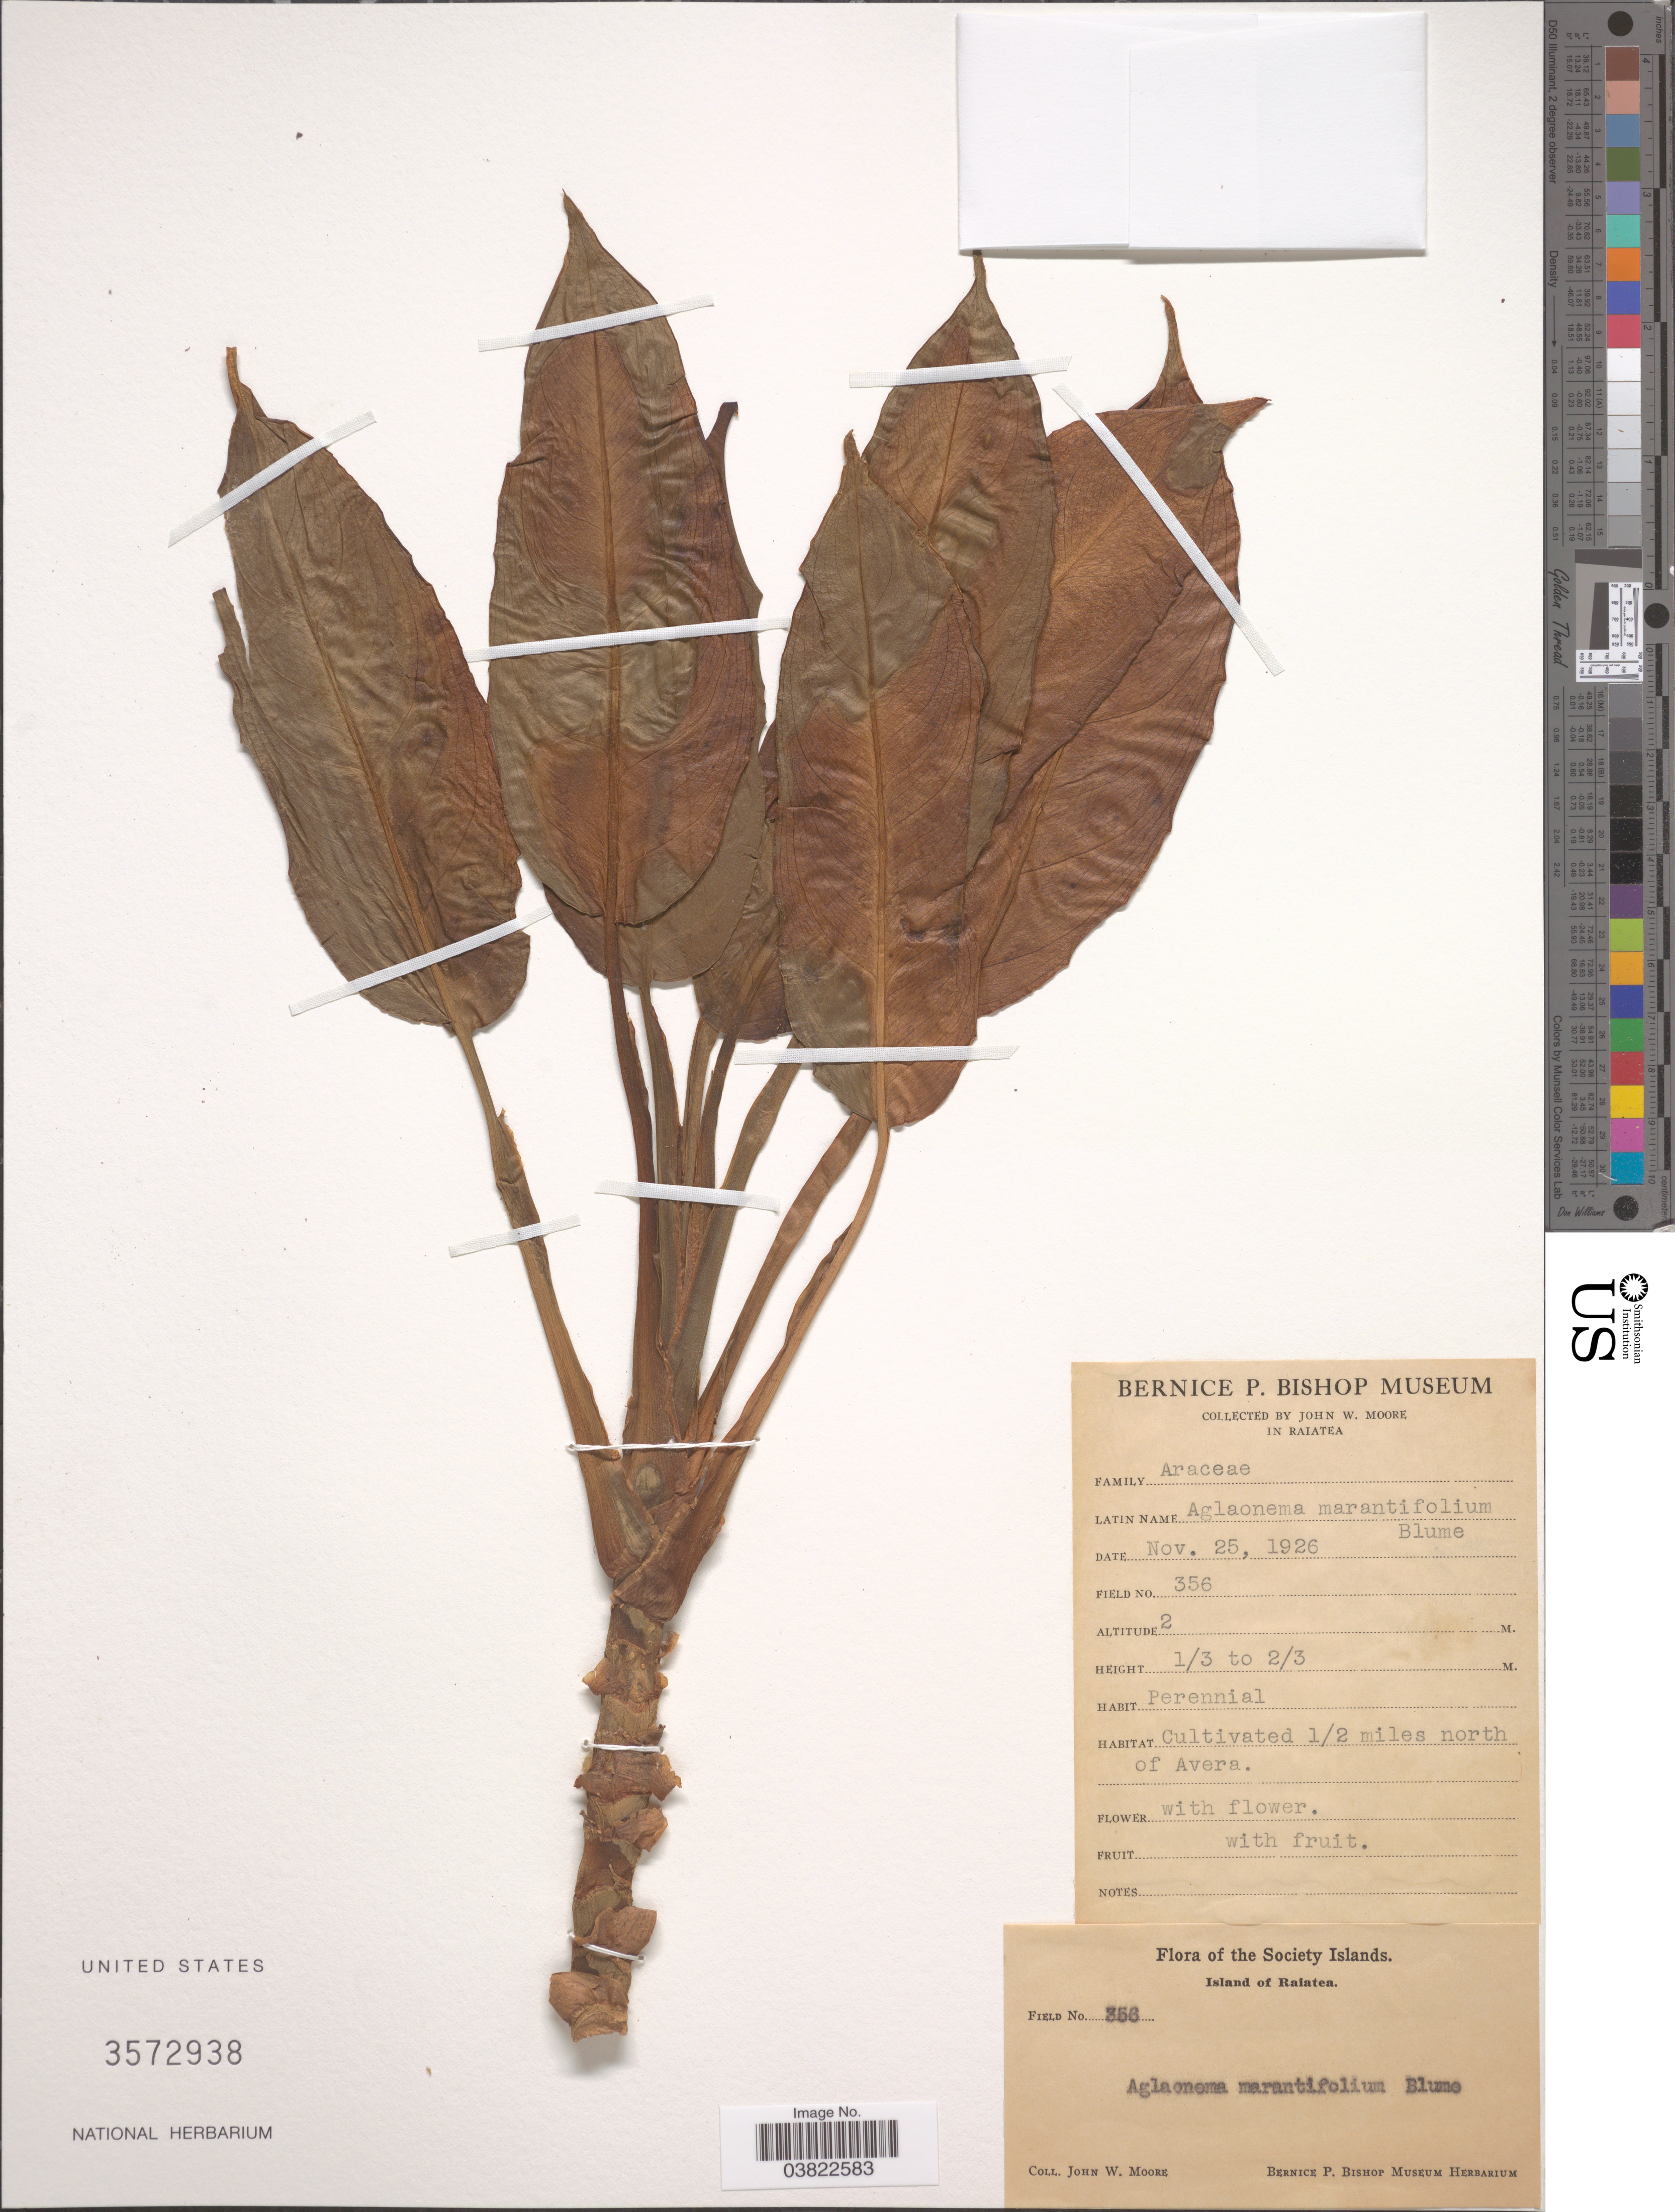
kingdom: Plantae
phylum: Tracheophyta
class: Liliopsida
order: Alismatales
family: Araceae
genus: Aglaonema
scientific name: Aglaonema marantifolium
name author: Blume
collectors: J. Moore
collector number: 356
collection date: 1926-11-25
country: French Polynesia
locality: In Raiatea. ½ miles north of Avera. The Society Islands. Island of Raiatea.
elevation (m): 2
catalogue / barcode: US 3572938